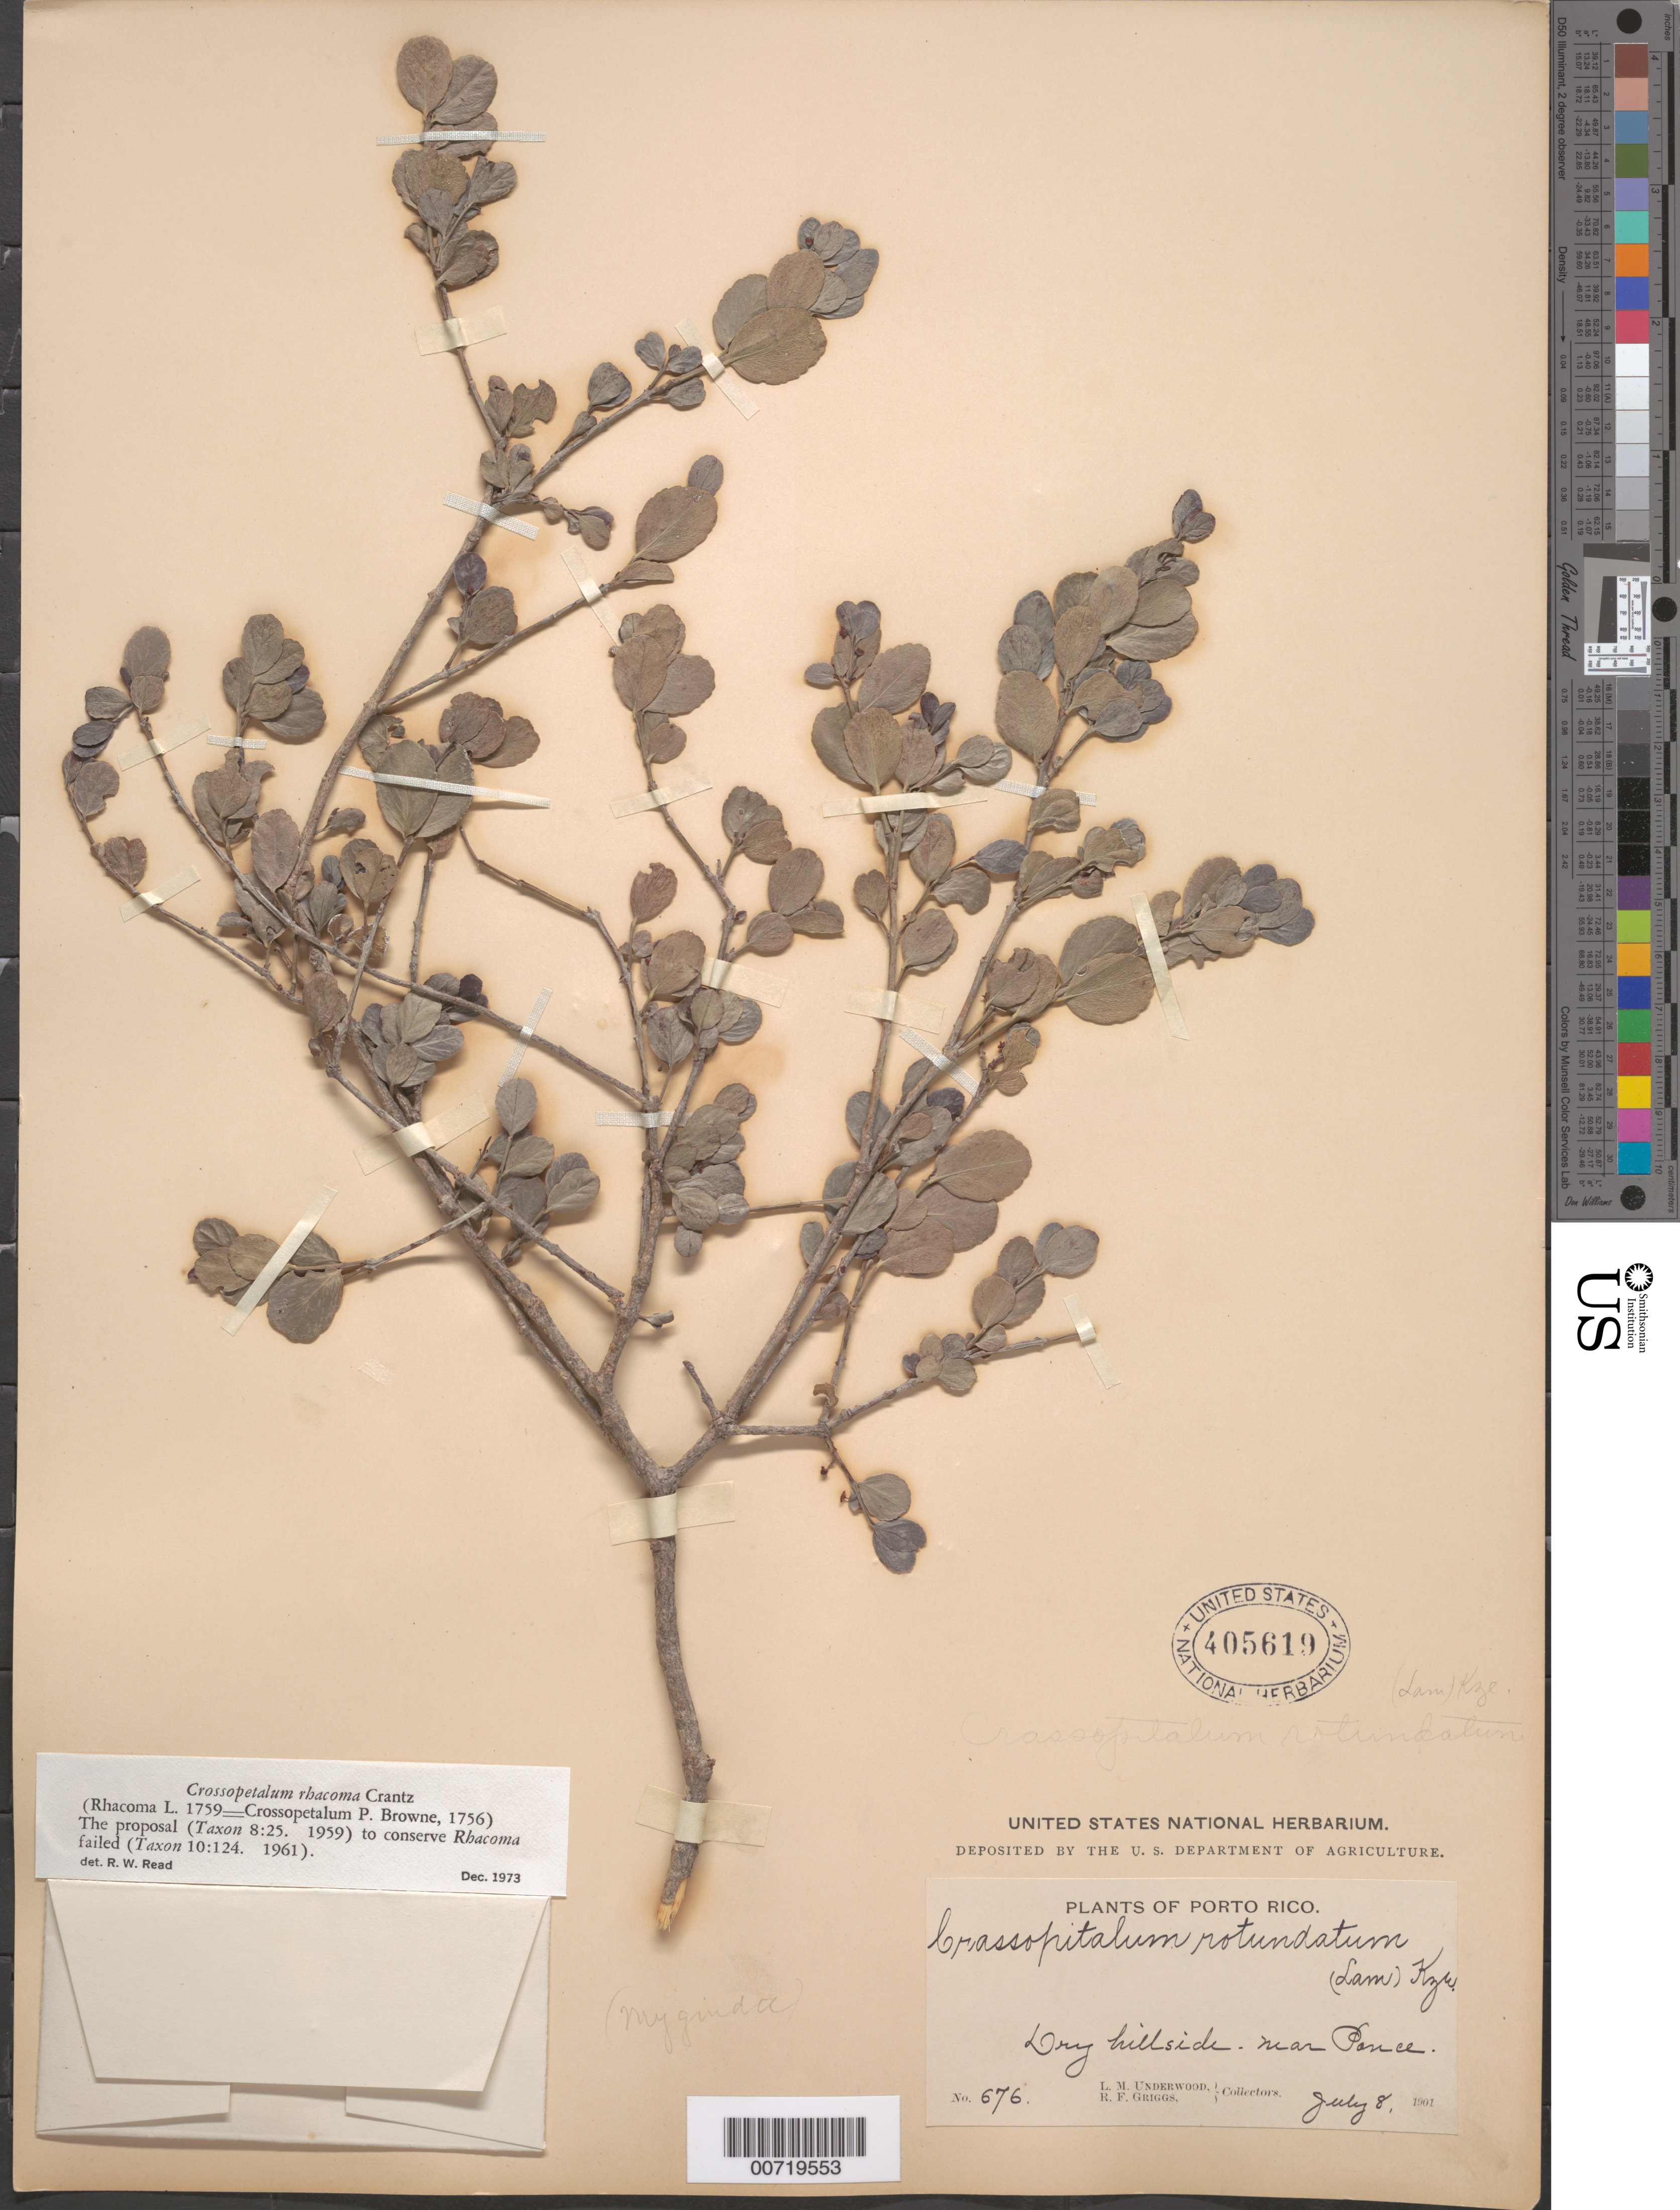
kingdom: Plantae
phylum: Tracheophyta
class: Magnoliopsida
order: Celastrales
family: Celastraceae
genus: Crossopetalum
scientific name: Crossopetalum rhacoma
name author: Crantz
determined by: Read, Robert W., (US), NMNH (UNITED STATES)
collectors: L. M. Underwood & R. F. Griggs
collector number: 676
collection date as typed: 08 Jul 1901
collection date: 1901-07-08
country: Puerto Rico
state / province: Ponce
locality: Ponce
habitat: Dry hillside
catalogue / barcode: US 405619